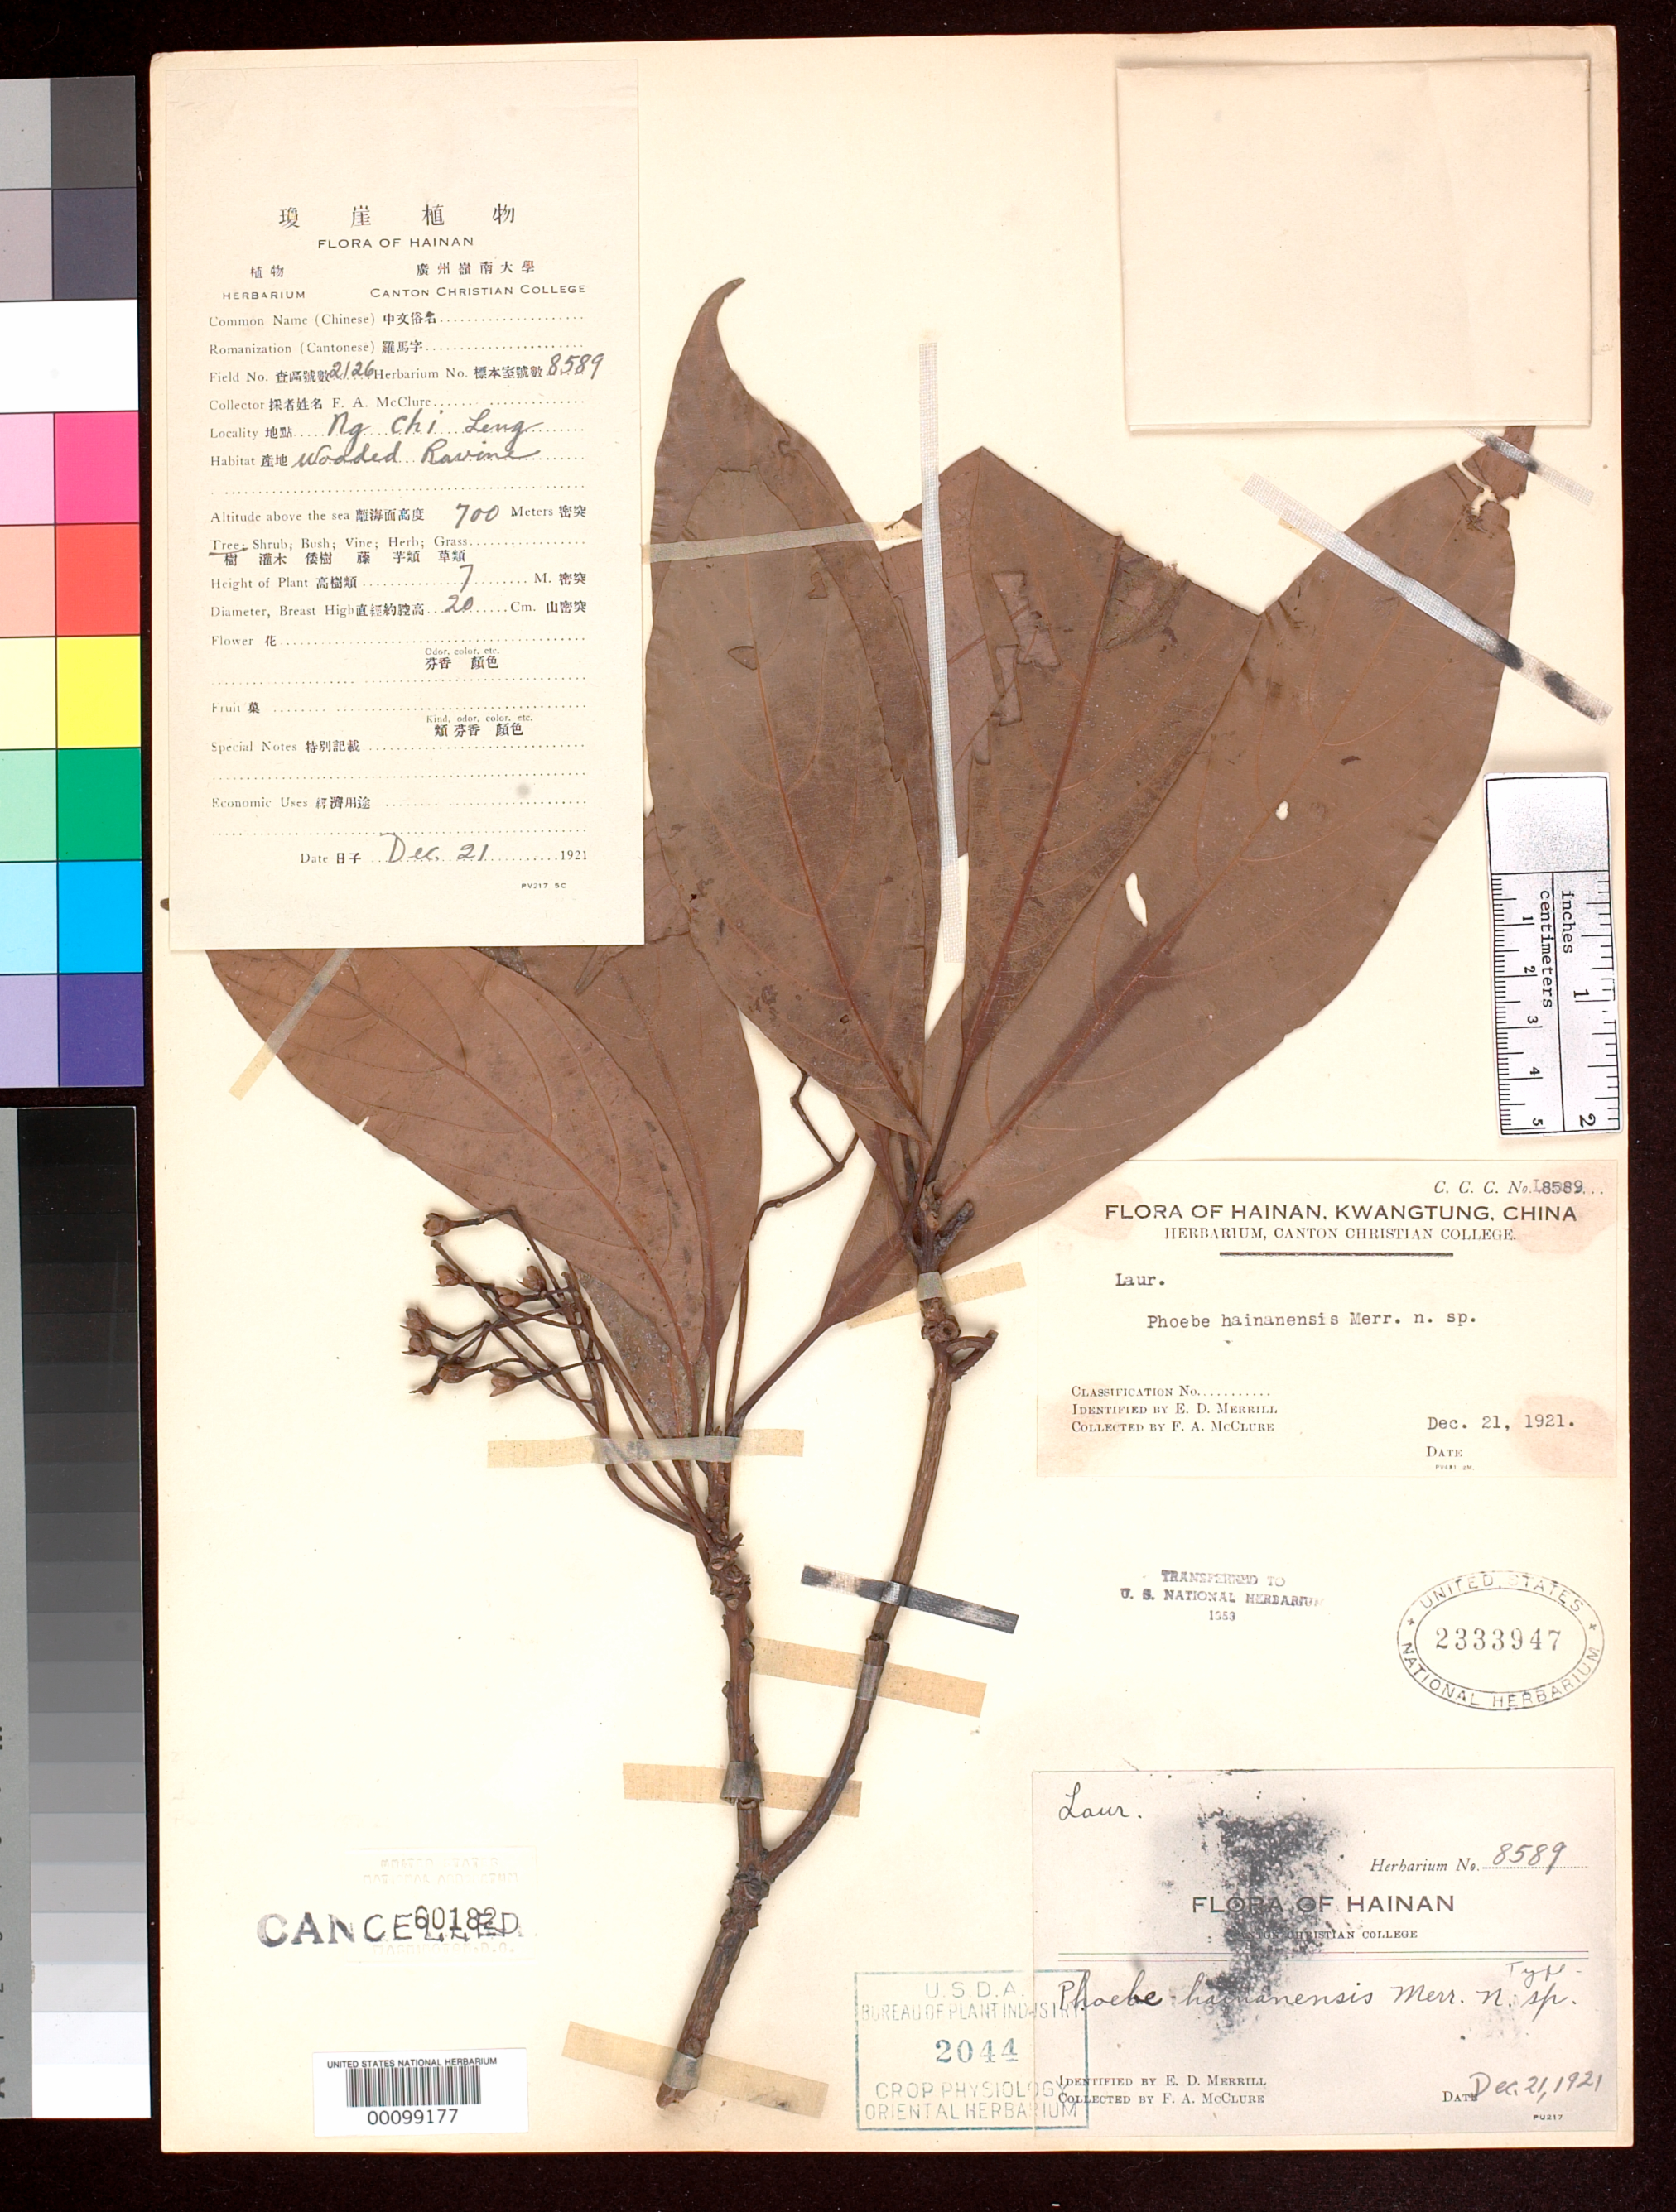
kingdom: Plantae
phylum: Tracheophyta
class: Magnoliopsida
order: Laurales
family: Lauraceae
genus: Phoebe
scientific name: Phoebe hainanensis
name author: Merr.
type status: Isotype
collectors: F. A. McClure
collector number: C.C.C. 8589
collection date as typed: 21 Dec 1921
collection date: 1921-12-21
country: China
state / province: Hainan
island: Hainan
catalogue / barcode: US 2333947